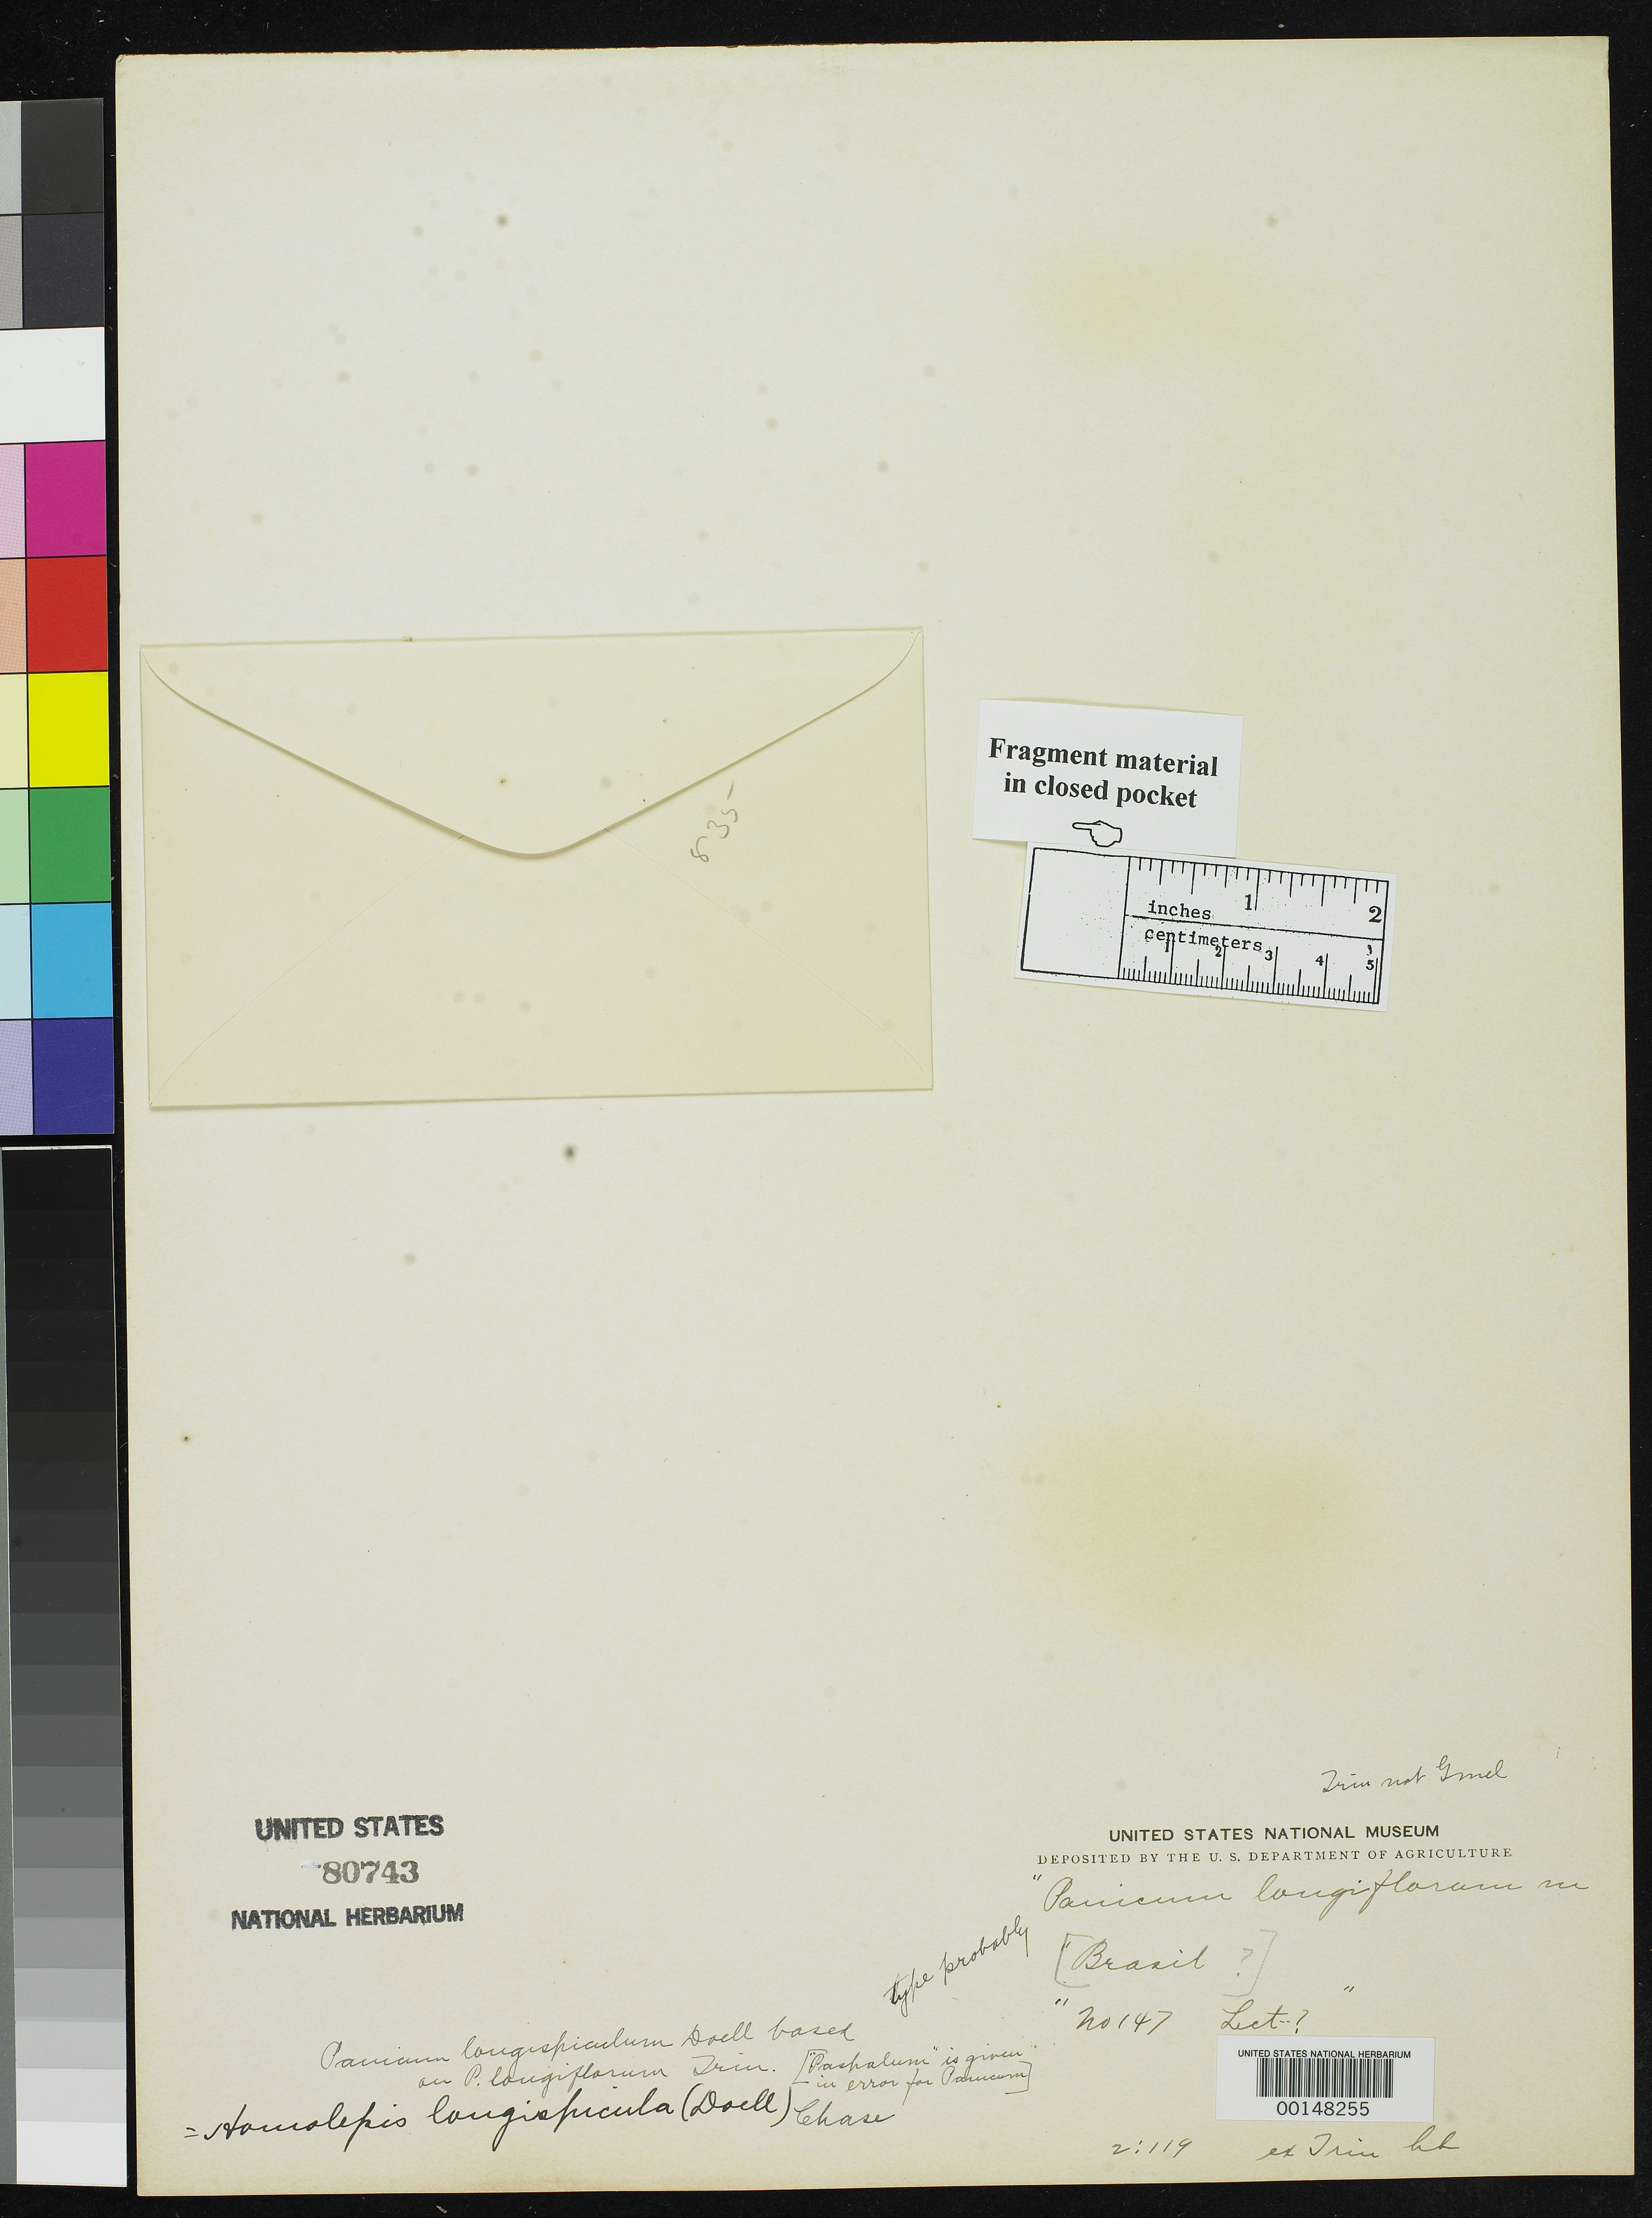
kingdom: Plantae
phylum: Tracheophyta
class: Liliopsida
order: Poales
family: Poaceae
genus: Panicum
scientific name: Panicum longiflorum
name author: Trin.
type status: Type Fragment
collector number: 147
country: Brazil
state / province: Minas Gerais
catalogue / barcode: US 80743